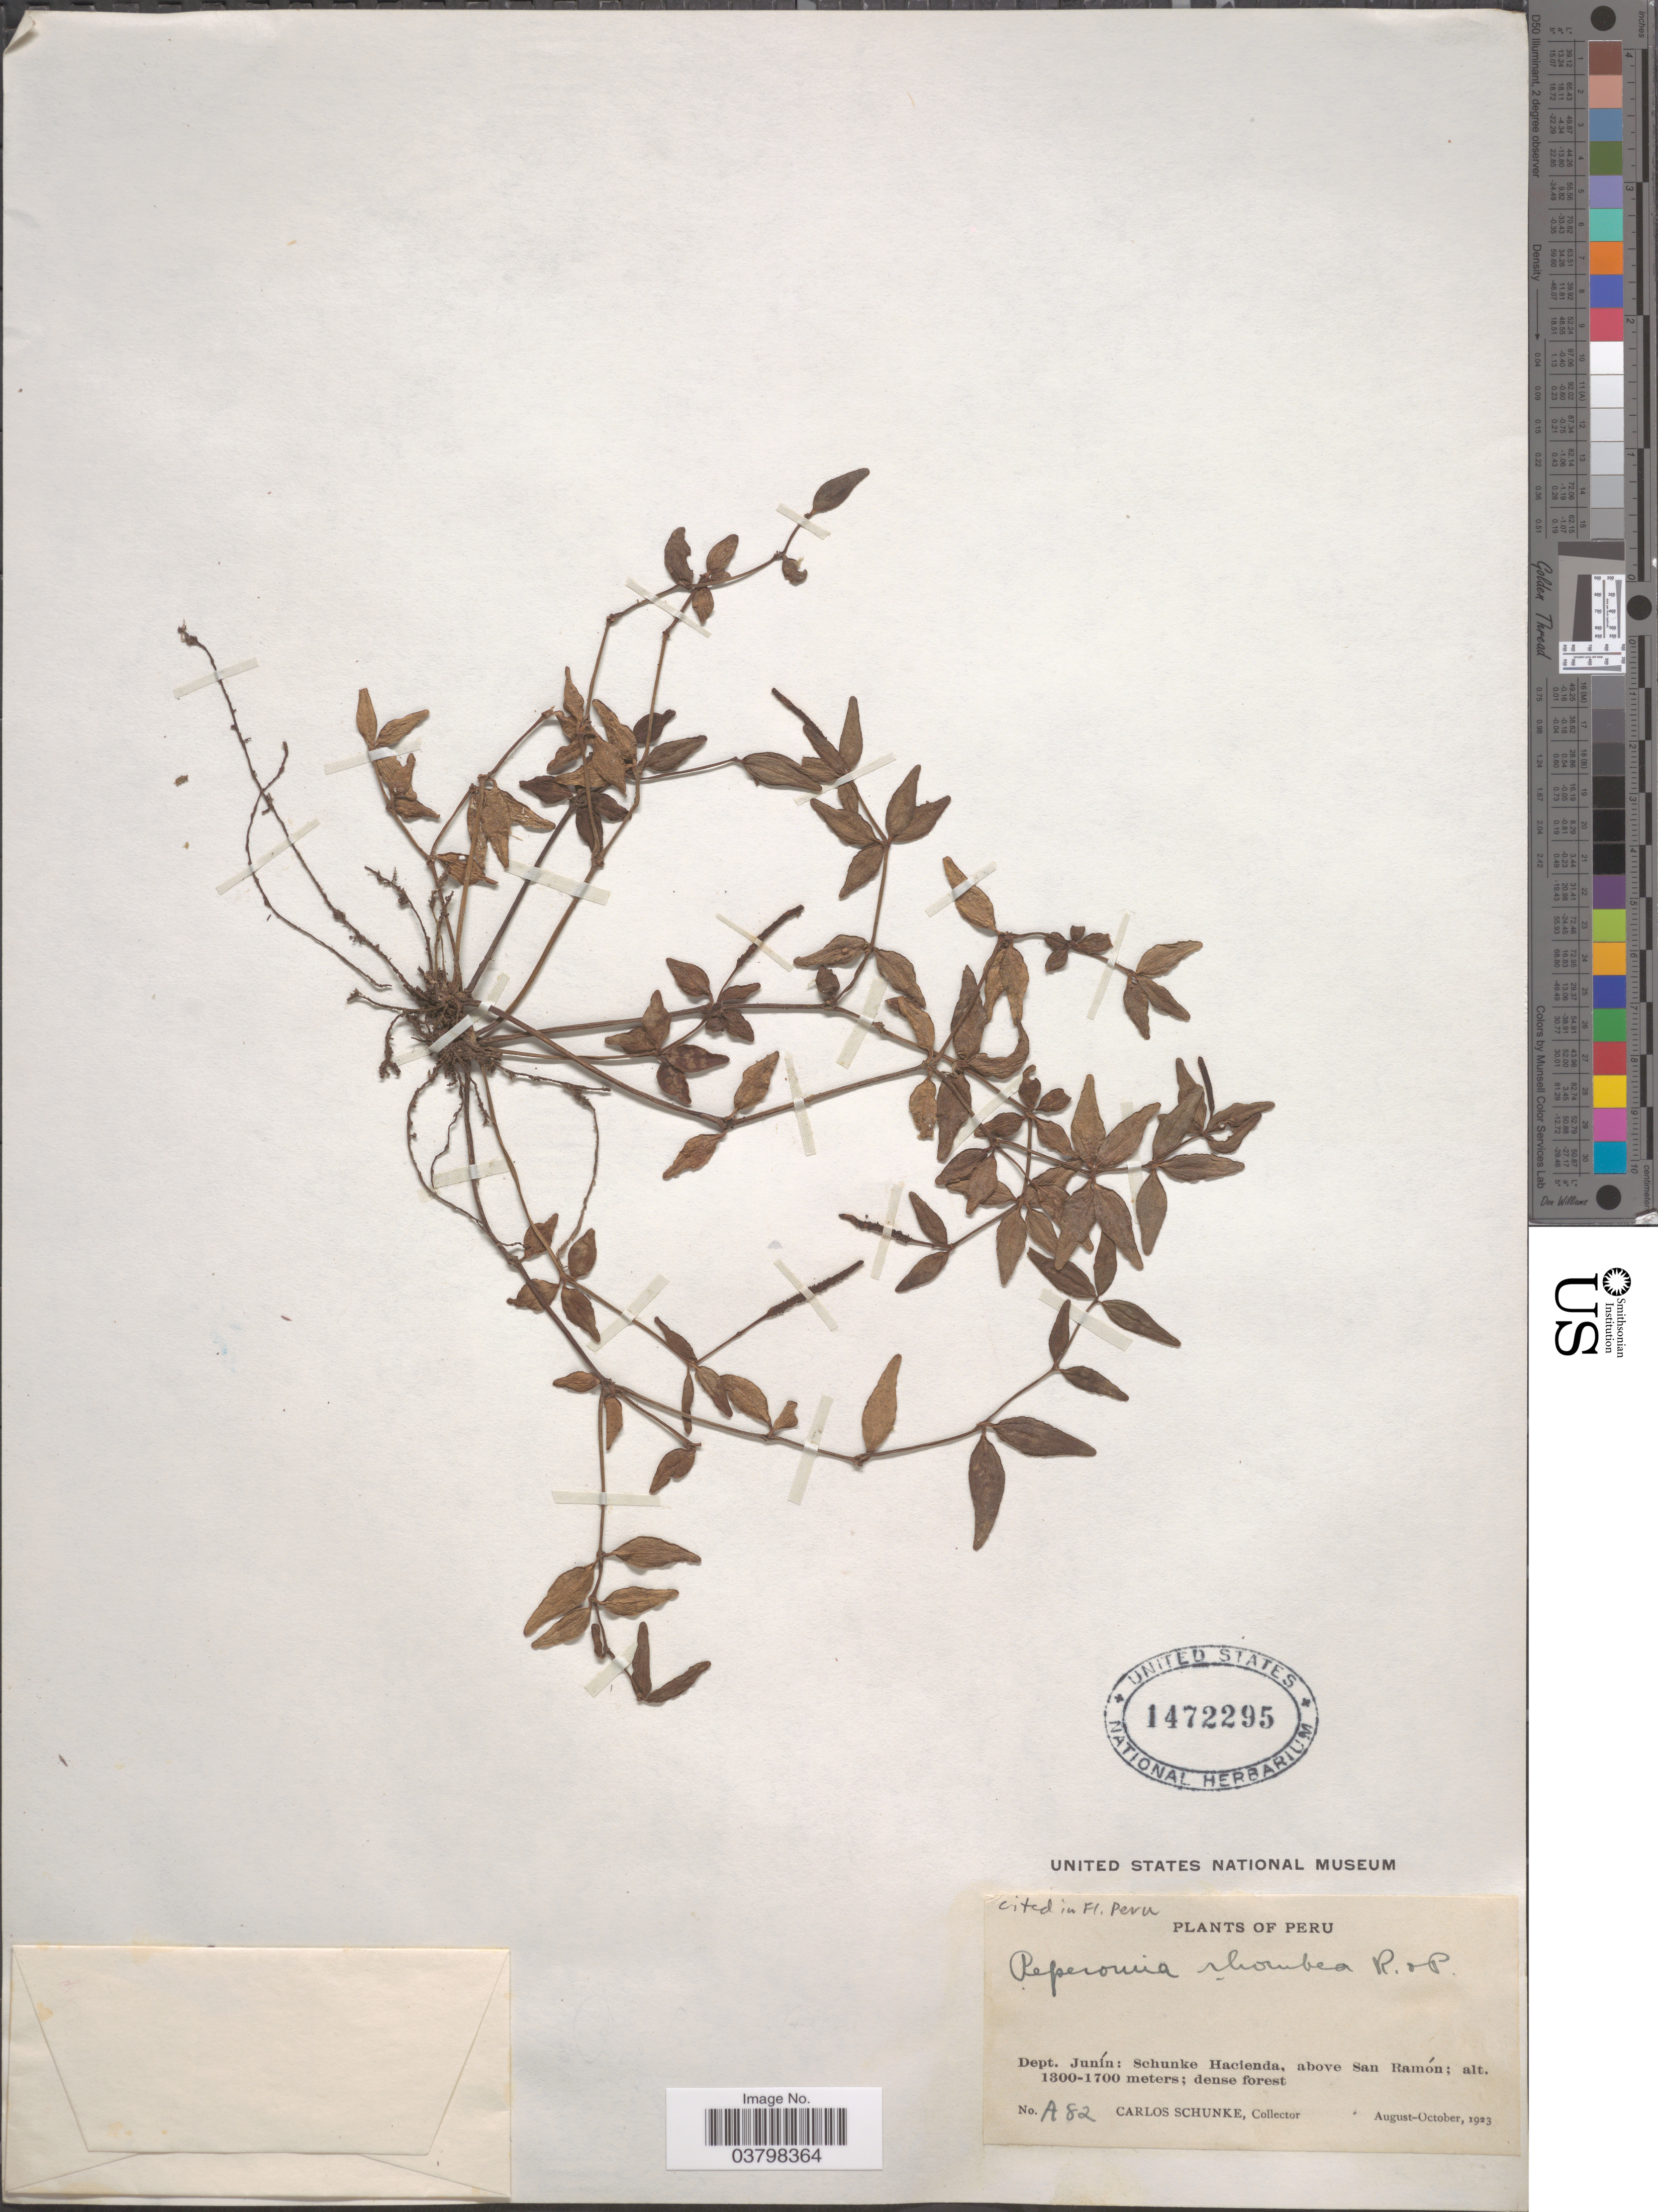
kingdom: Plantae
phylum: Tracheophyta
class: Magnoliopsida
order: Piperales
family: Piperaceae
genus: Peperomia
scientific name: Peperomia rhombea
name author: Ruiz & Pav.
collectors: C. Schunke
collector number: A82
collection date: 1923-08/1923-10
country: Peru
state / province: Junín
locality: Dept. Junín: Schunke Hacienda, above San Ramón.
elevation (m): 1300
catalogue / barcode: US 1472295